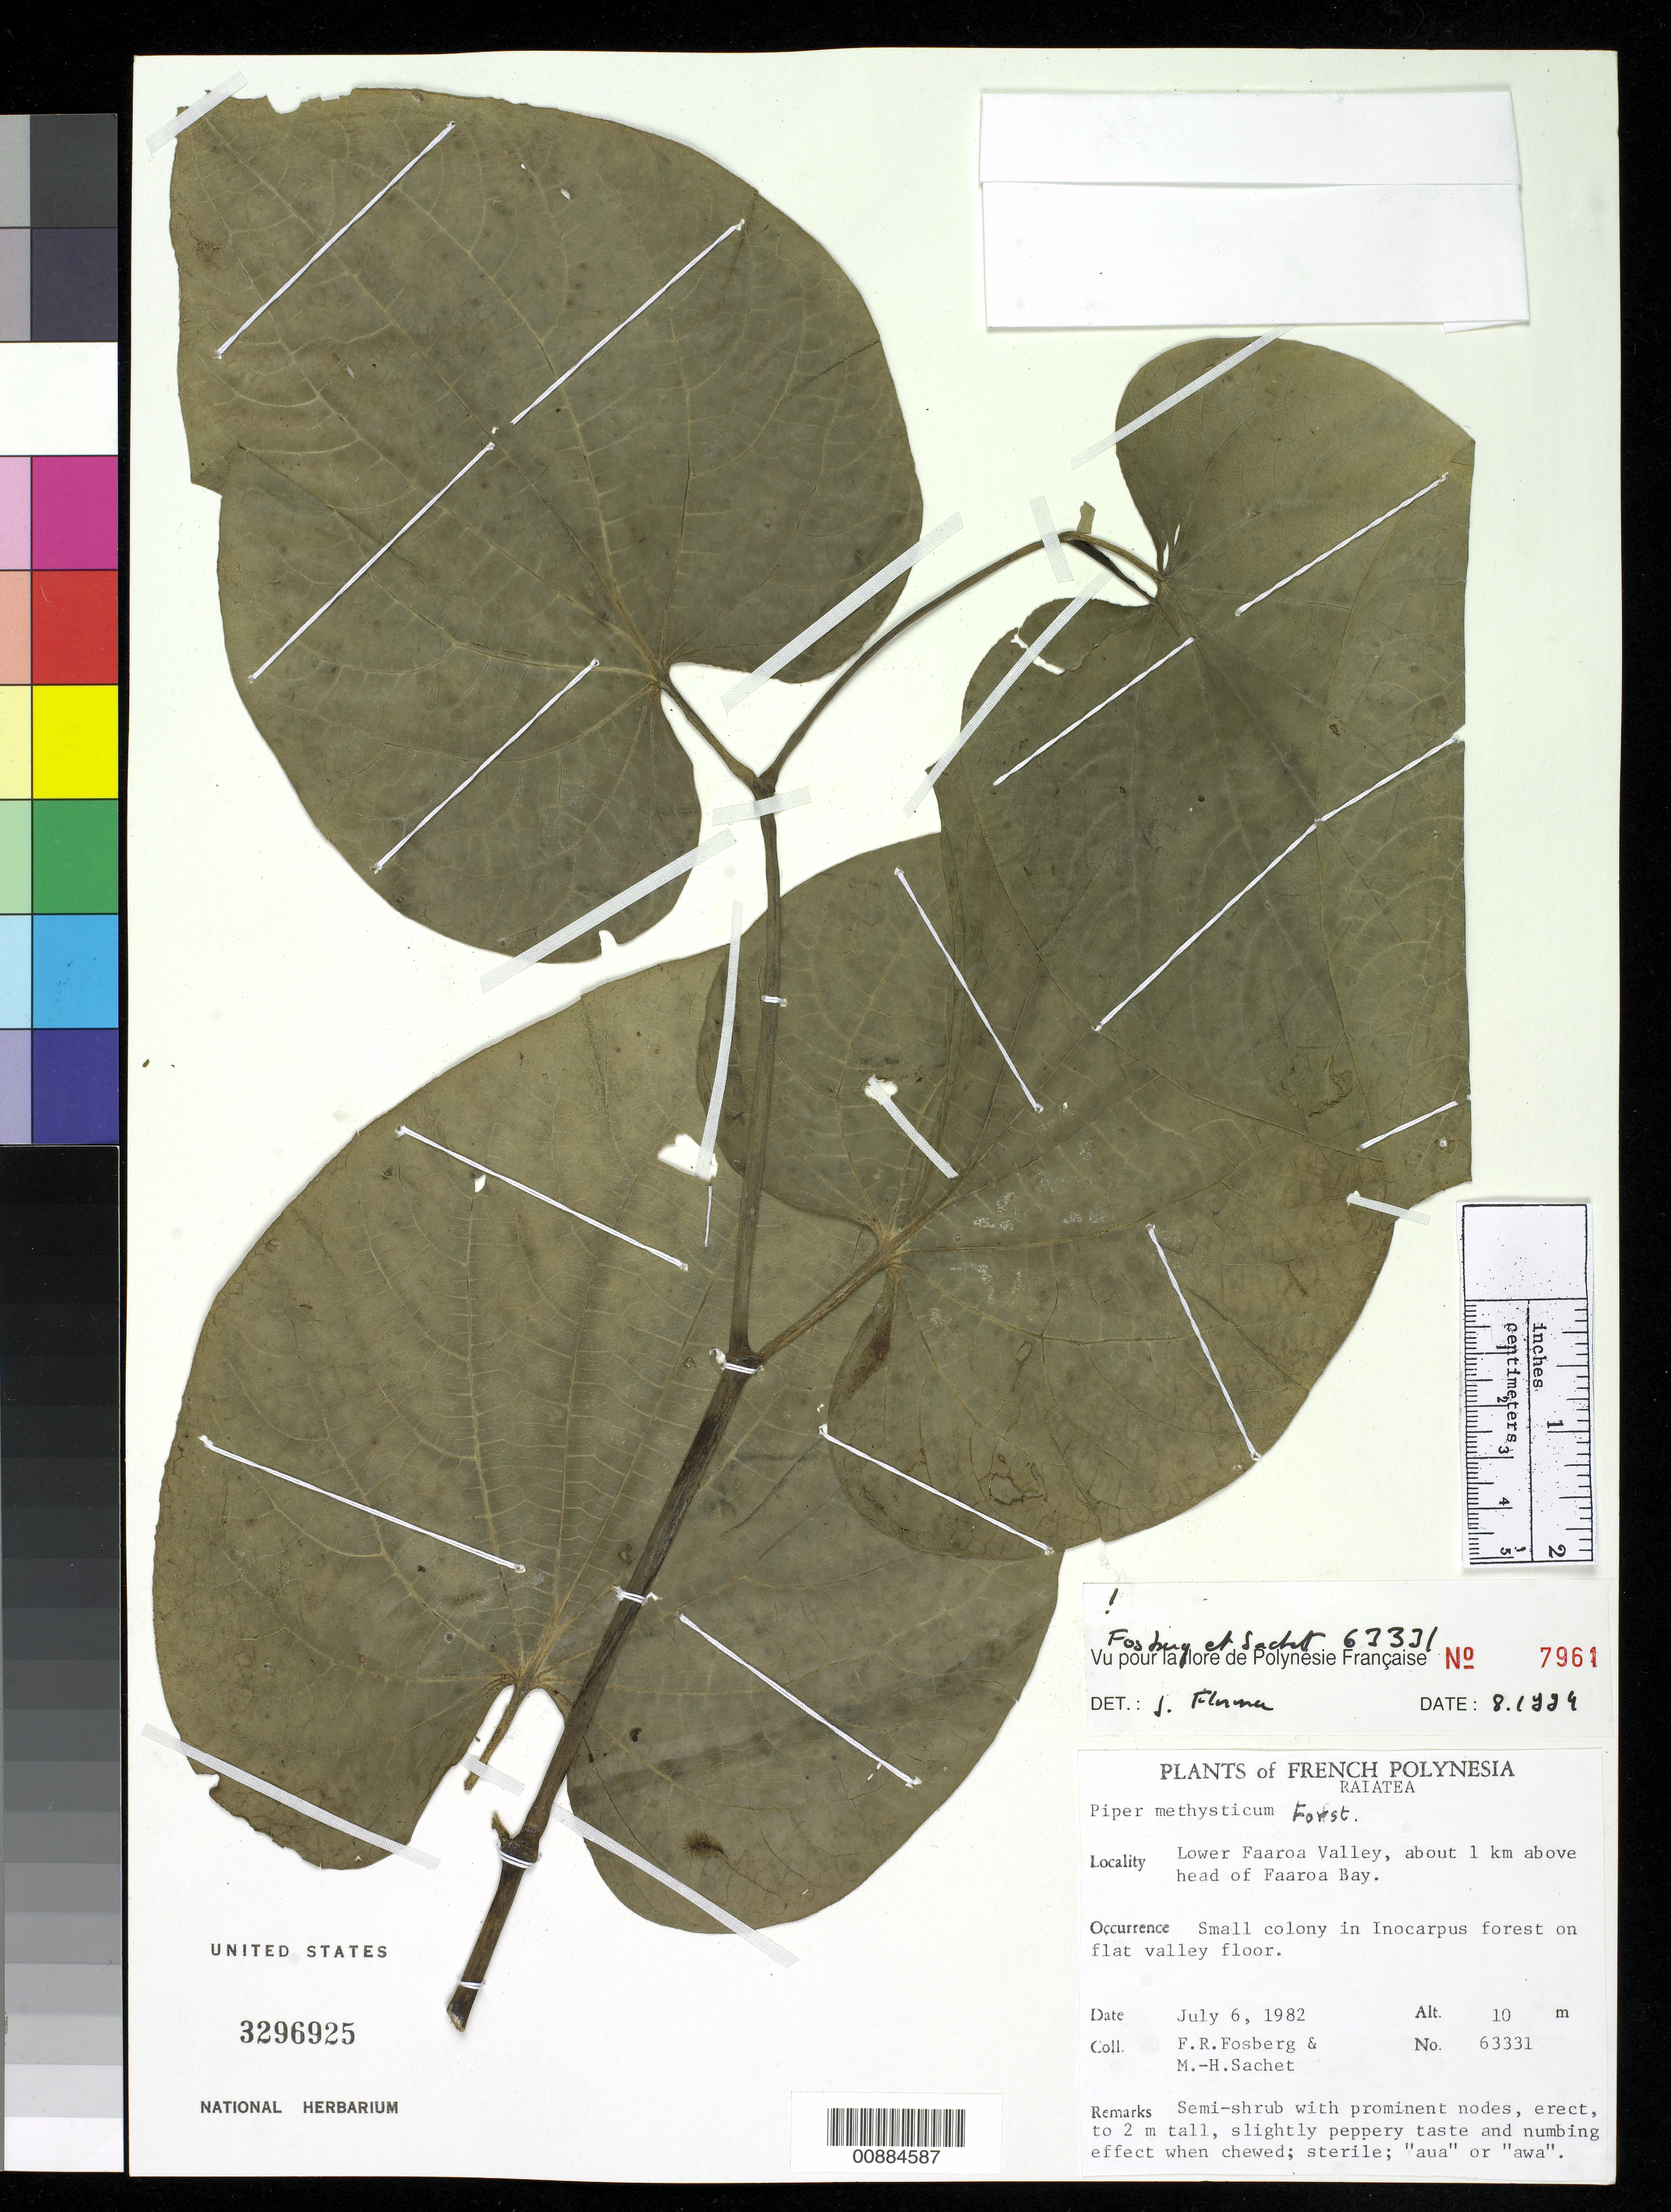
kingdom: Plantae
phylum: Tracheophyta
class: Magnoliopsida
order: Piperales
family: Piperaceae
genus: Piper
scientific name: Piper methysticum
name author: J.R. Forst. & G. Forst.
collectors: F. R. Fosberg & M.-H. Sachet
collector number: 63331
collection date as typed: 06 Jul 1982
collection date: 1982-07-06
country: French Polynesia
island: Raiatea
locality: Lower Faaroa Valley, about I km. above head of Faaroa Bay.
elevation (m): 10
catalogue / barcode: US 3296925